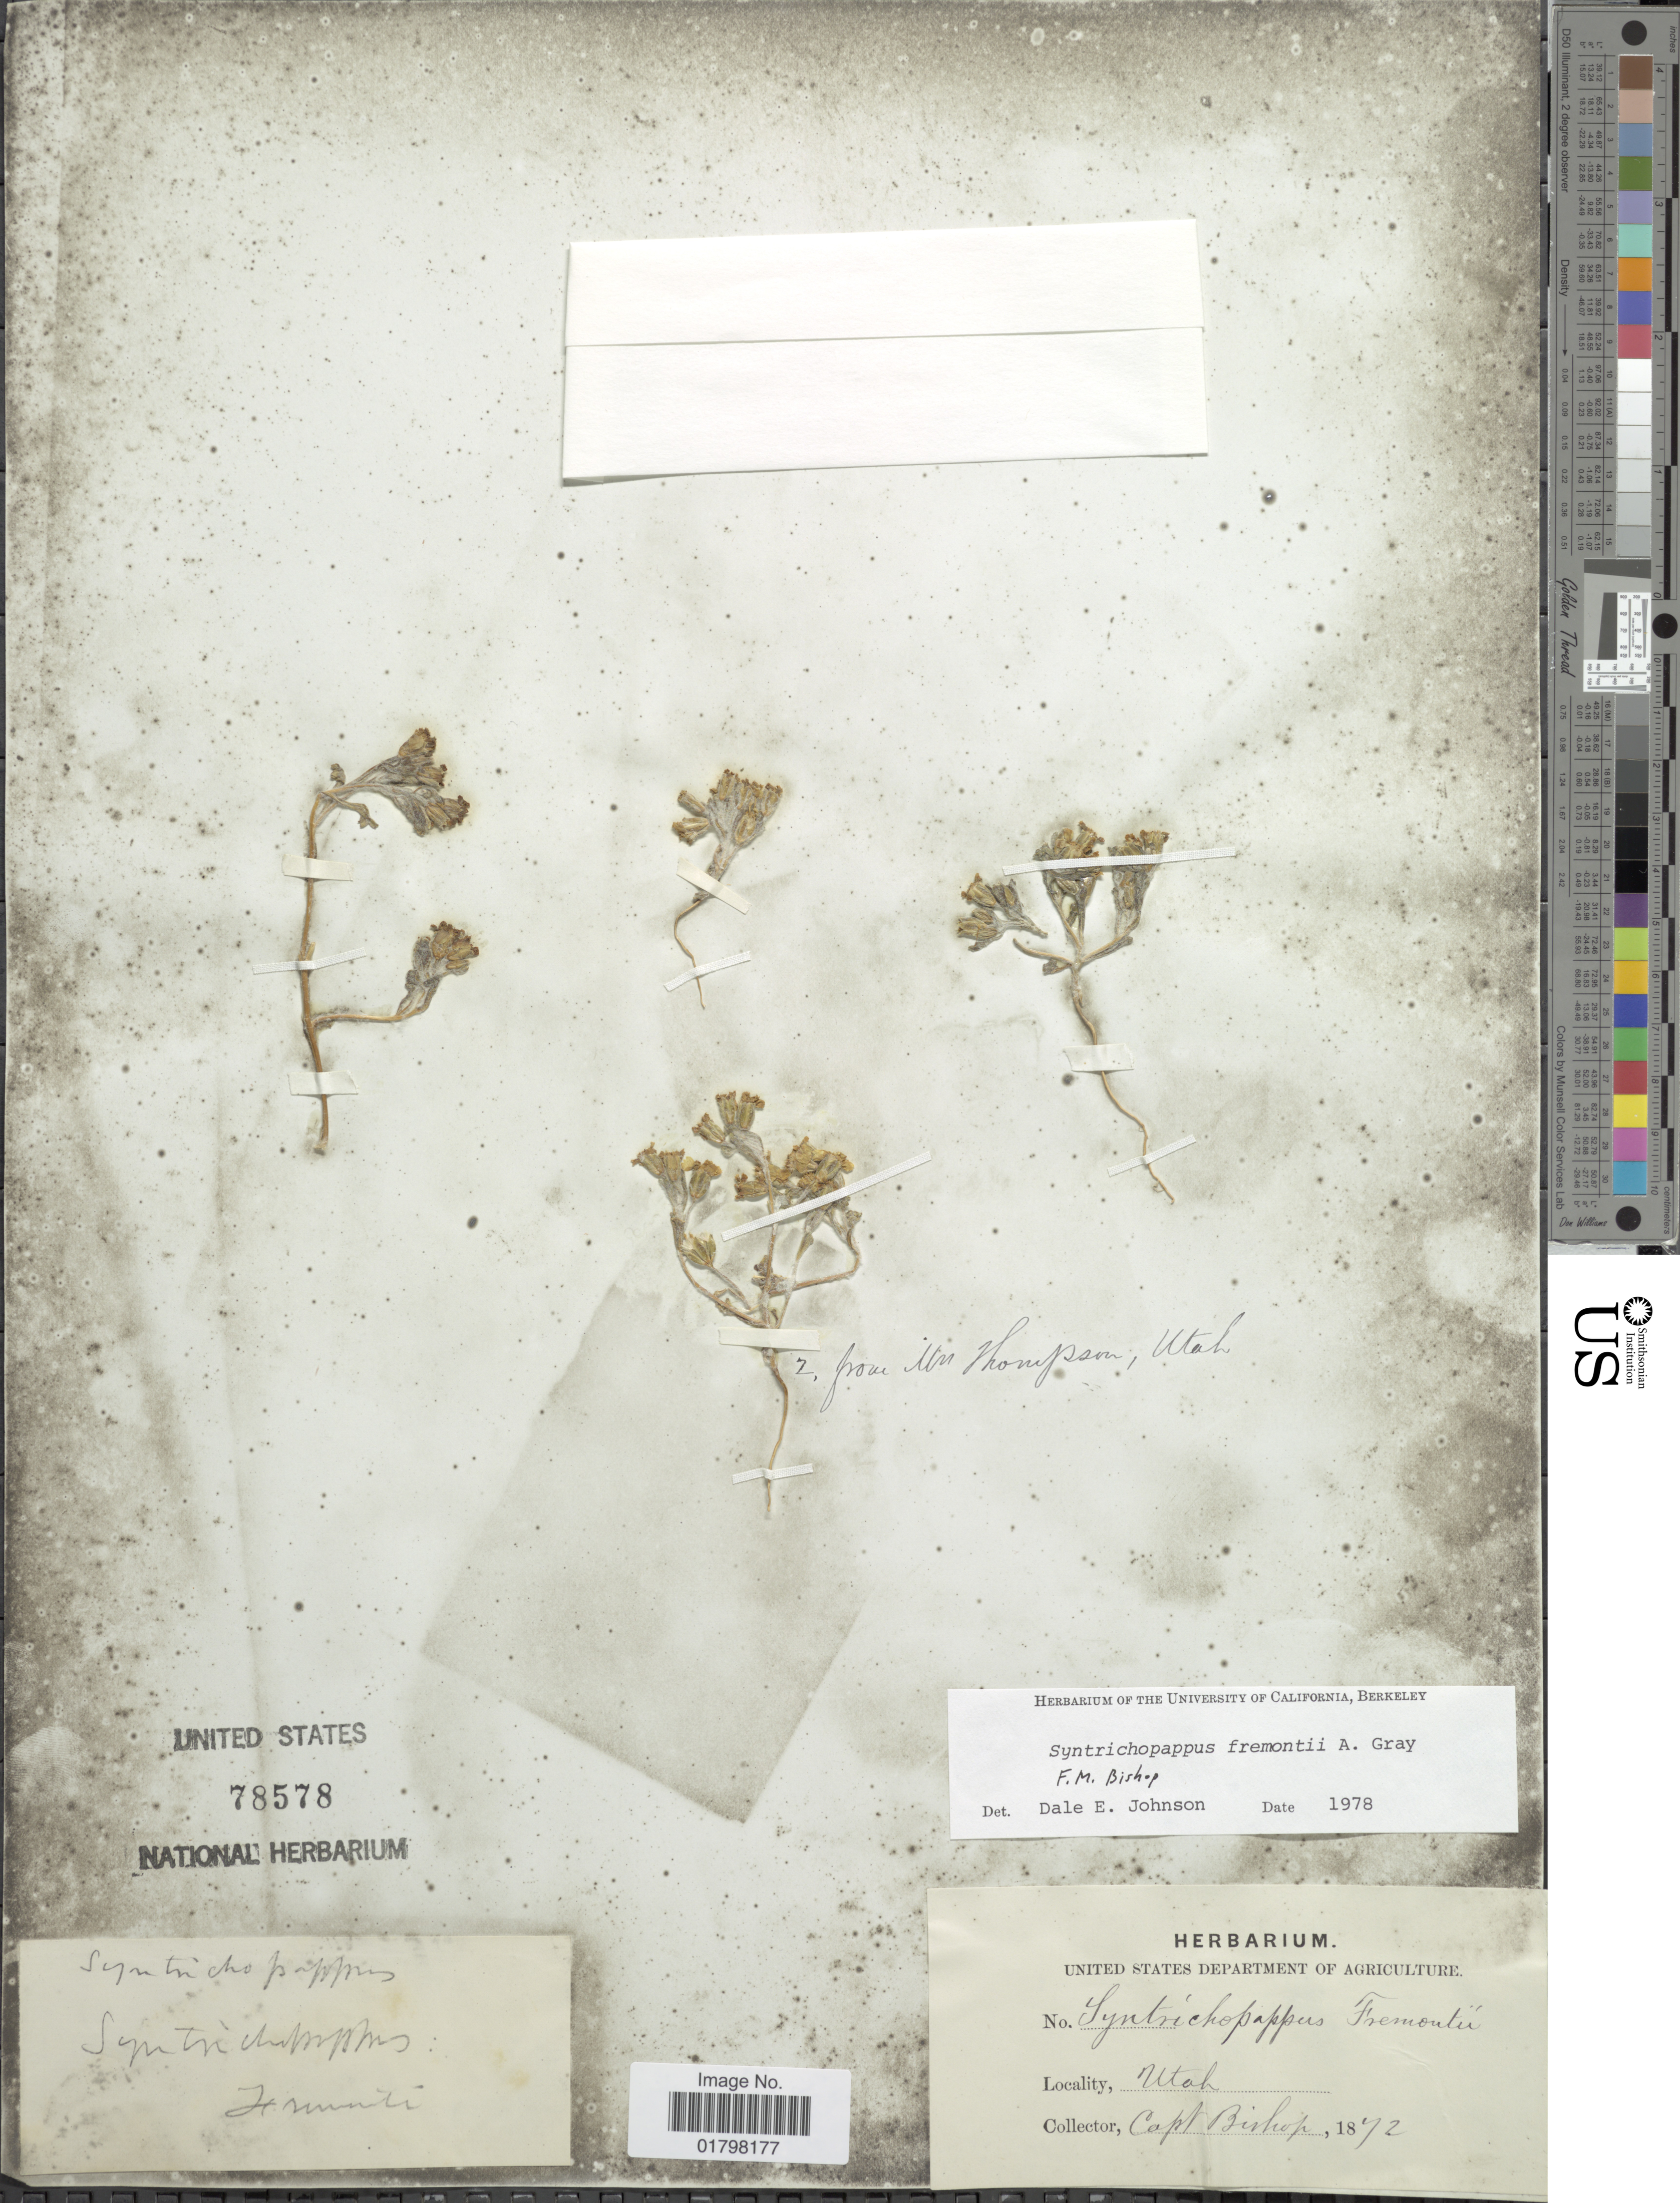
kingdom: Plantae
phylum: Tracheophyta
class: Magnoliopsida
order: Asterales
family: Asteraceae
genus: Syntrichopappus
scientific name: Syntrichopappus fremontii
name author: A. Gray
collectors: -- Bishop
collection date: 1872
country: United States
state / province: Utah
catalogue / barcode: US 78578